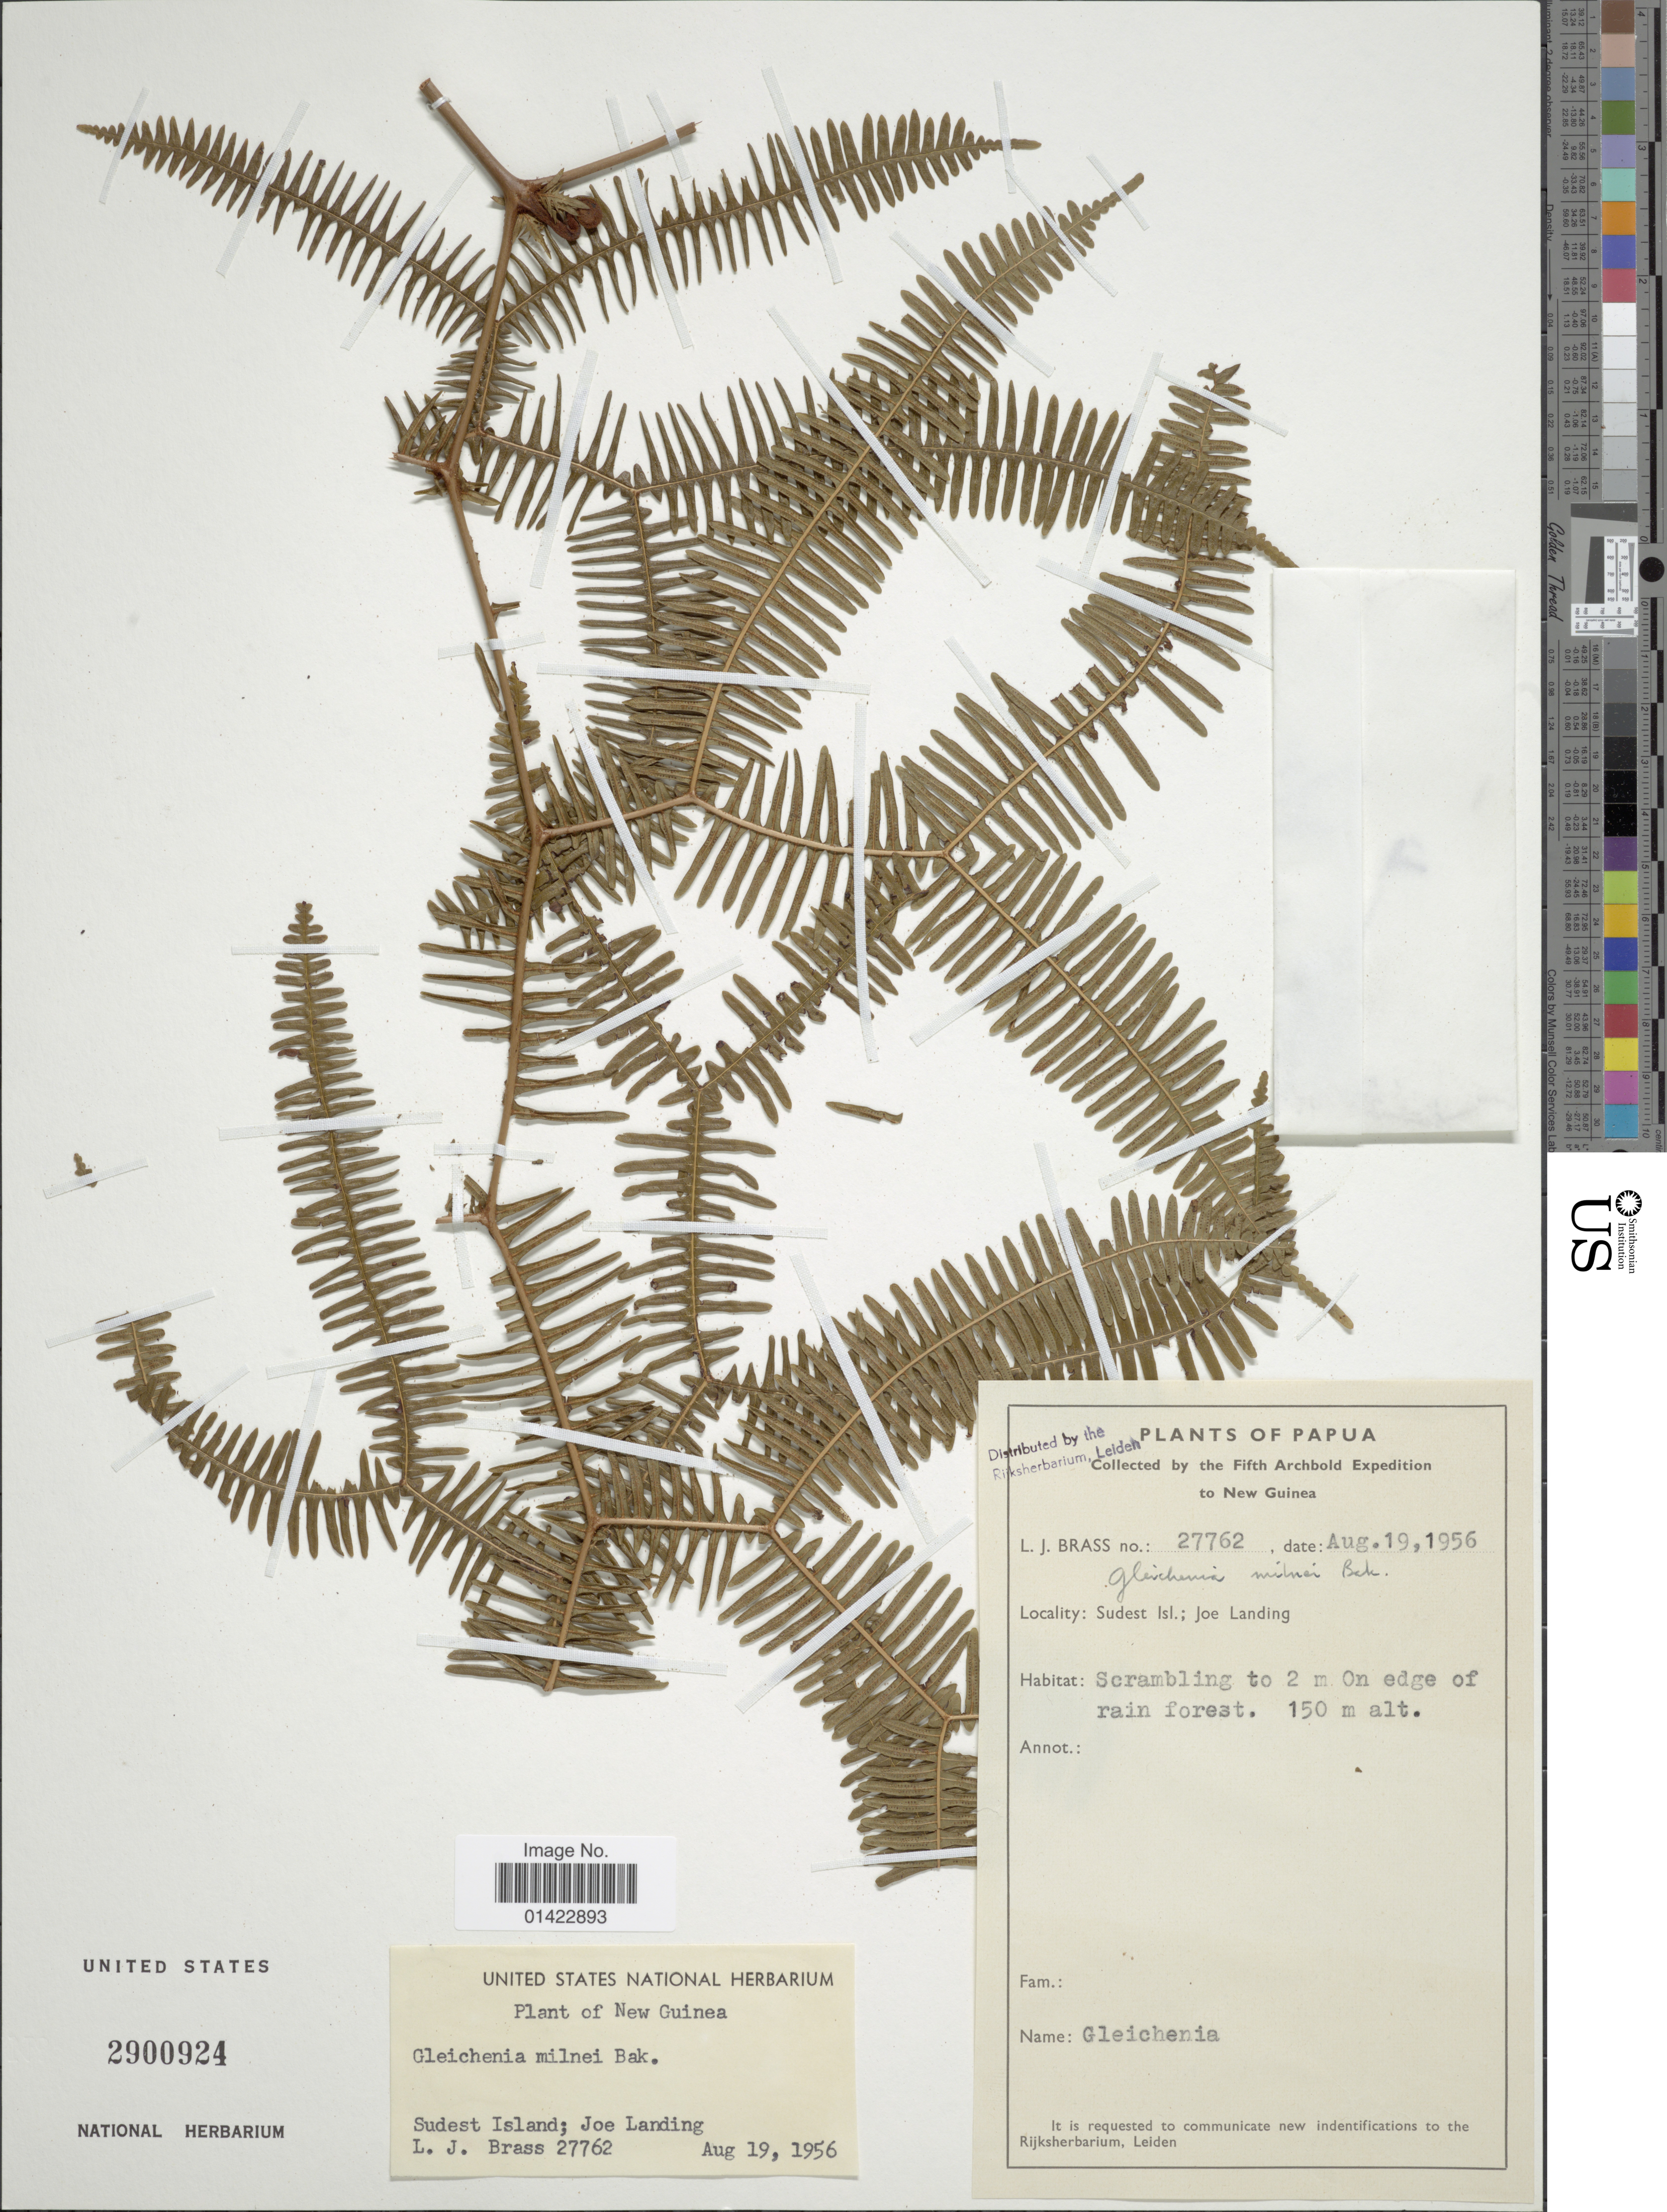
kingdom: Plantae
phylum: Tracheophyta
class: Polypodiopsida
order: Gleicheniales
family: Gleicheniaceae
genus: Sticherus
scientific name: Sticherus milnei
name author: (Baker) Ching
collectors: L. J. Brass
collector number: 27762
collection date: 1956-08-19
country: Papua New Guinea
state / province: Milne Bay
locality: Sudest Isl.; Joe Landing.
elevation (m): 150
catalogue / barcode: US 2900924